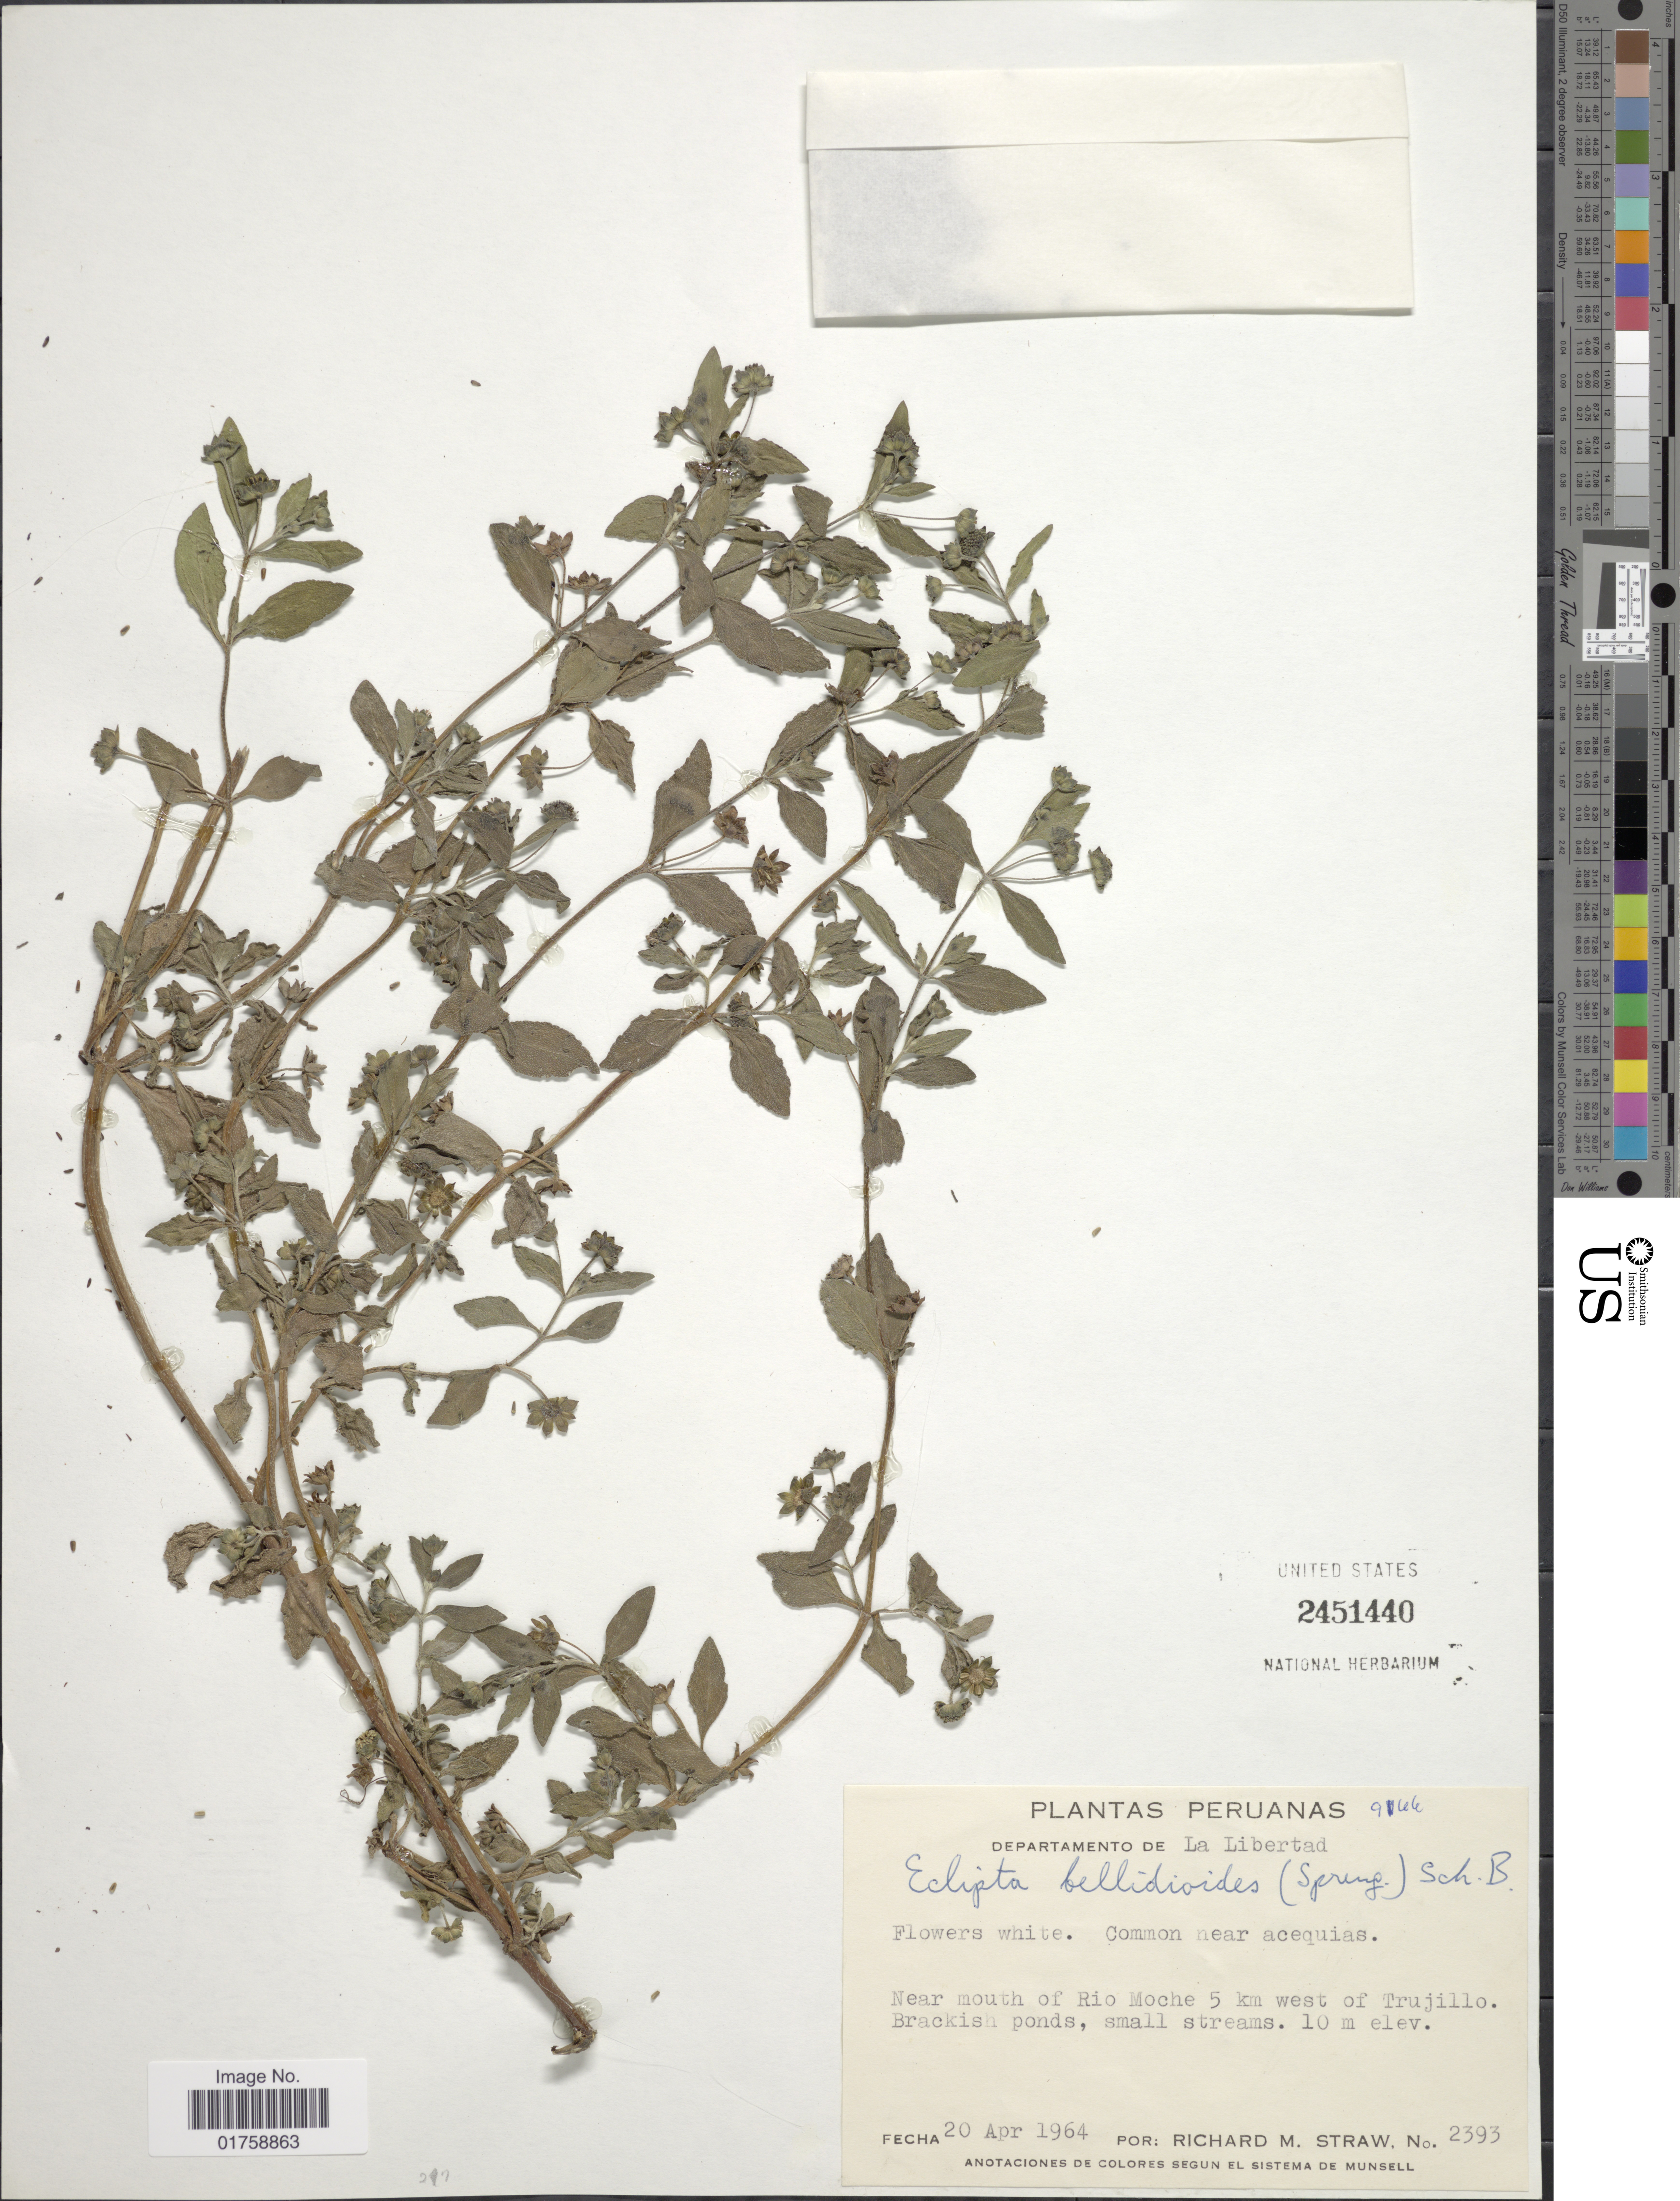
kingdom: Plantae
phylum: Tracheophyta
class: Magnoliopsida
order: Asterales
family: Asteraceae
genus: Eclipta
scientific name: Eclipta alba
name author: (L.) Hassk.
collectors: R. M. Straw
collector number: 2393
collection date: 1964-04-20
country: Peru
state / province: La Libertad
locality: Peruanas. Departemaento de La Libertad. Near mouth of Rio Moche 5 km west of Trujillo.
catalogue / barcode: US 2451440